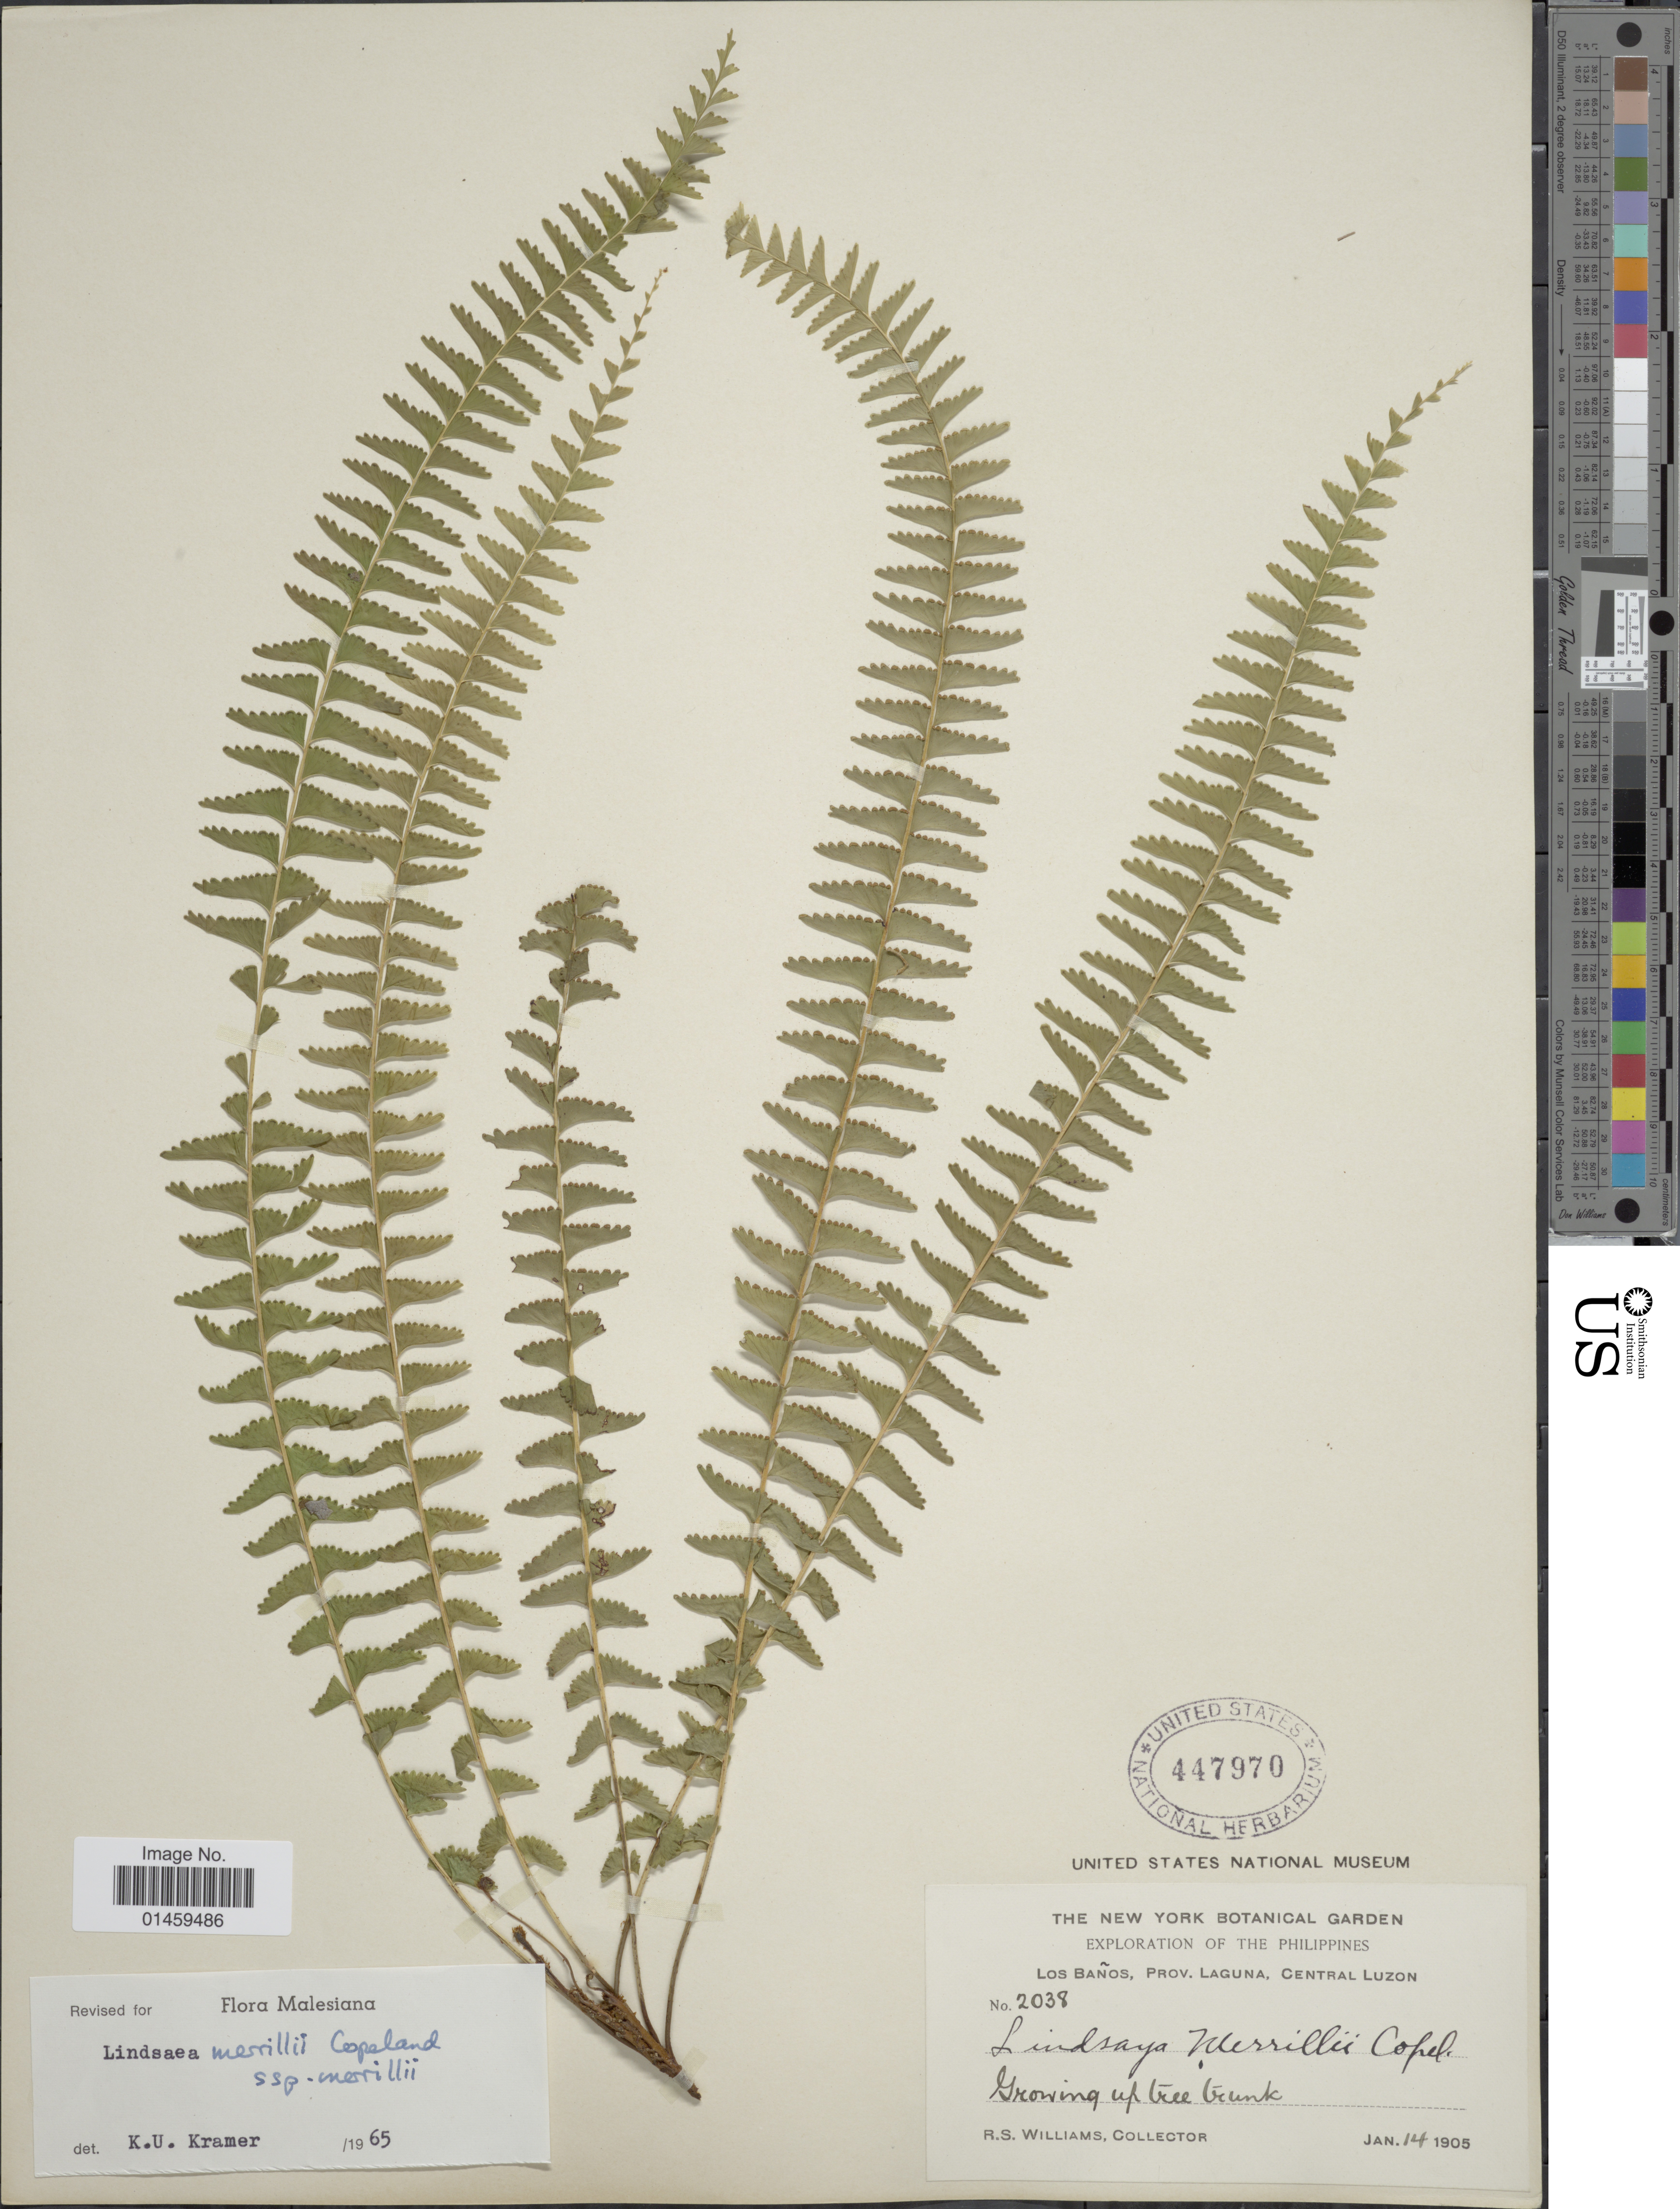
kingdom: Plantae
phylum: Tracheophyta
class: Polypodiopsida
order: Polypodiales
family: Lindsaeaceae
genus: Lindsaea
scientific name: Lindsaea merrillii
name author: Copel. in Perkins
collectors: R. S. Williams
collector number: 2038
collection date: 1905-01-14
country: Philippines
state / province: Central Luzon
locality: Los Banos, Prov. Laguna.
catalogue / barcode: US 447970